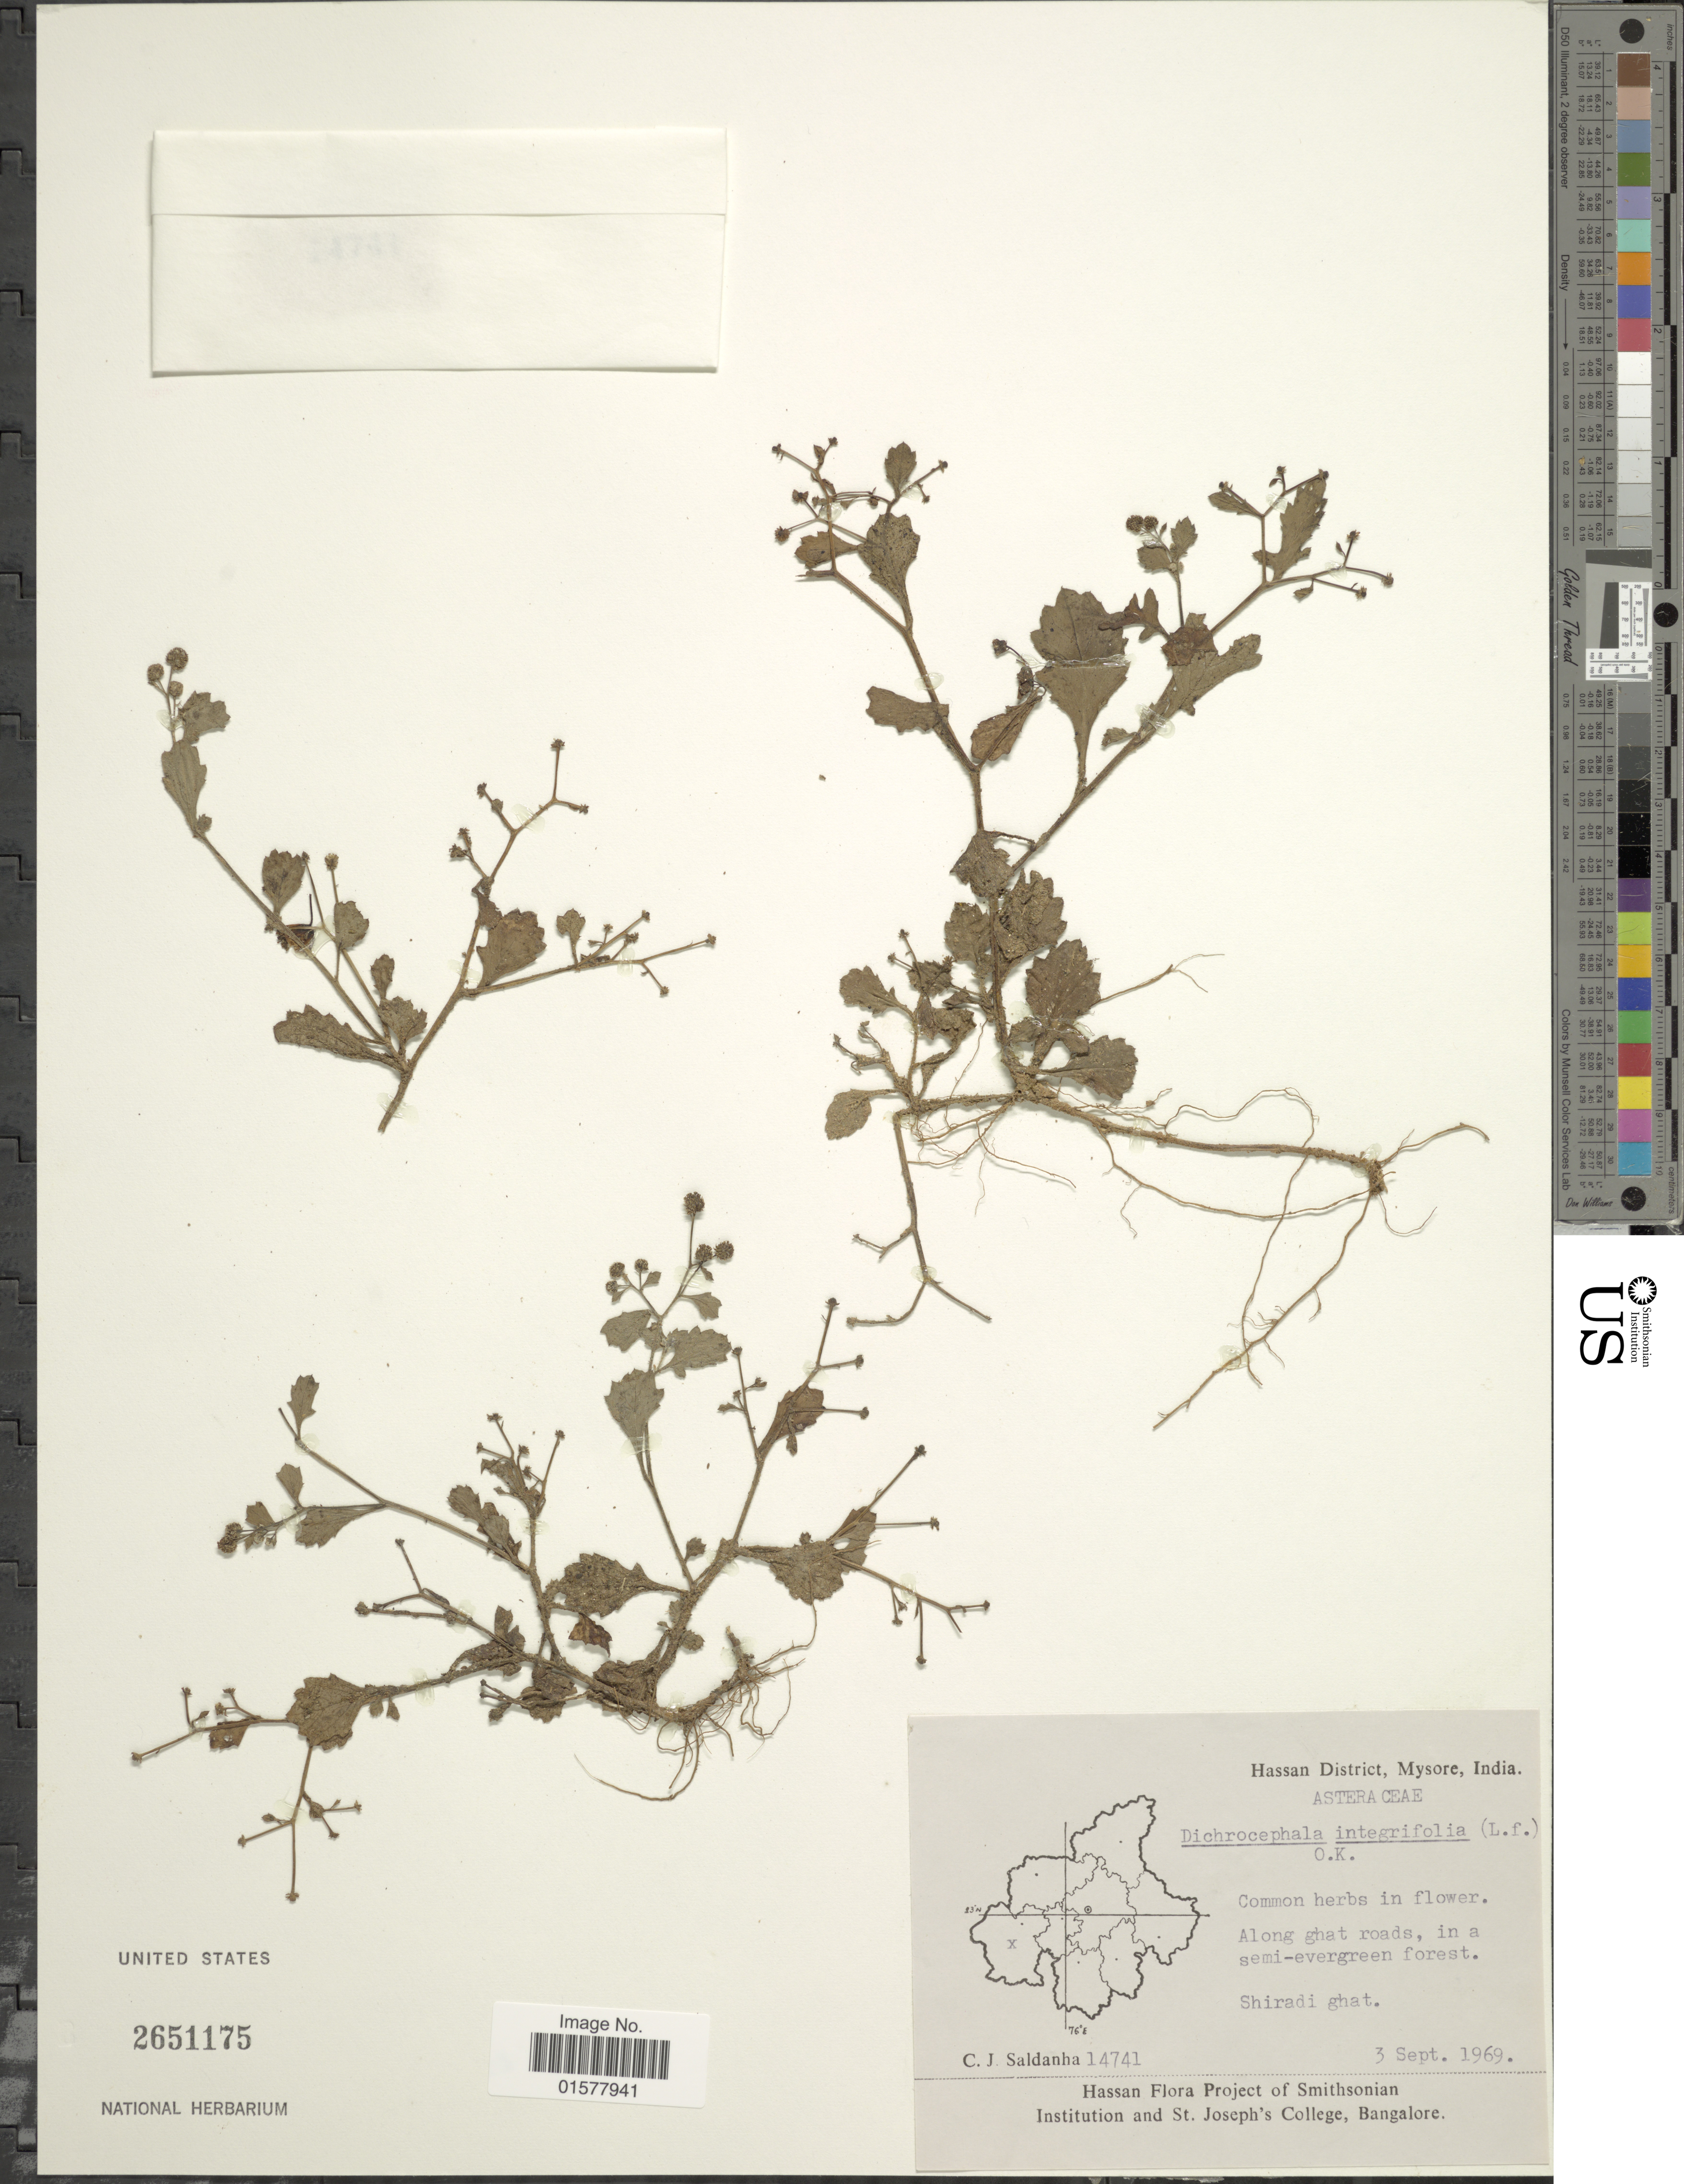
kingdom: Plantae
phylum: Tracheophyta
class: Magnoliopsida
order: Asterales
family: Asteraceae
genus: Dichrocephala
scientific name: Dichrocephala integrifolia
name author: (L. f.) Kuntze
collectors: C. J. Saldanha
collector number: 14741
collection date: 1969-09-03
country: India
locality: Hassan District, Mysore, India, Along ghat roads, Shiradi ghat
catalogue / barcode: US 2651175